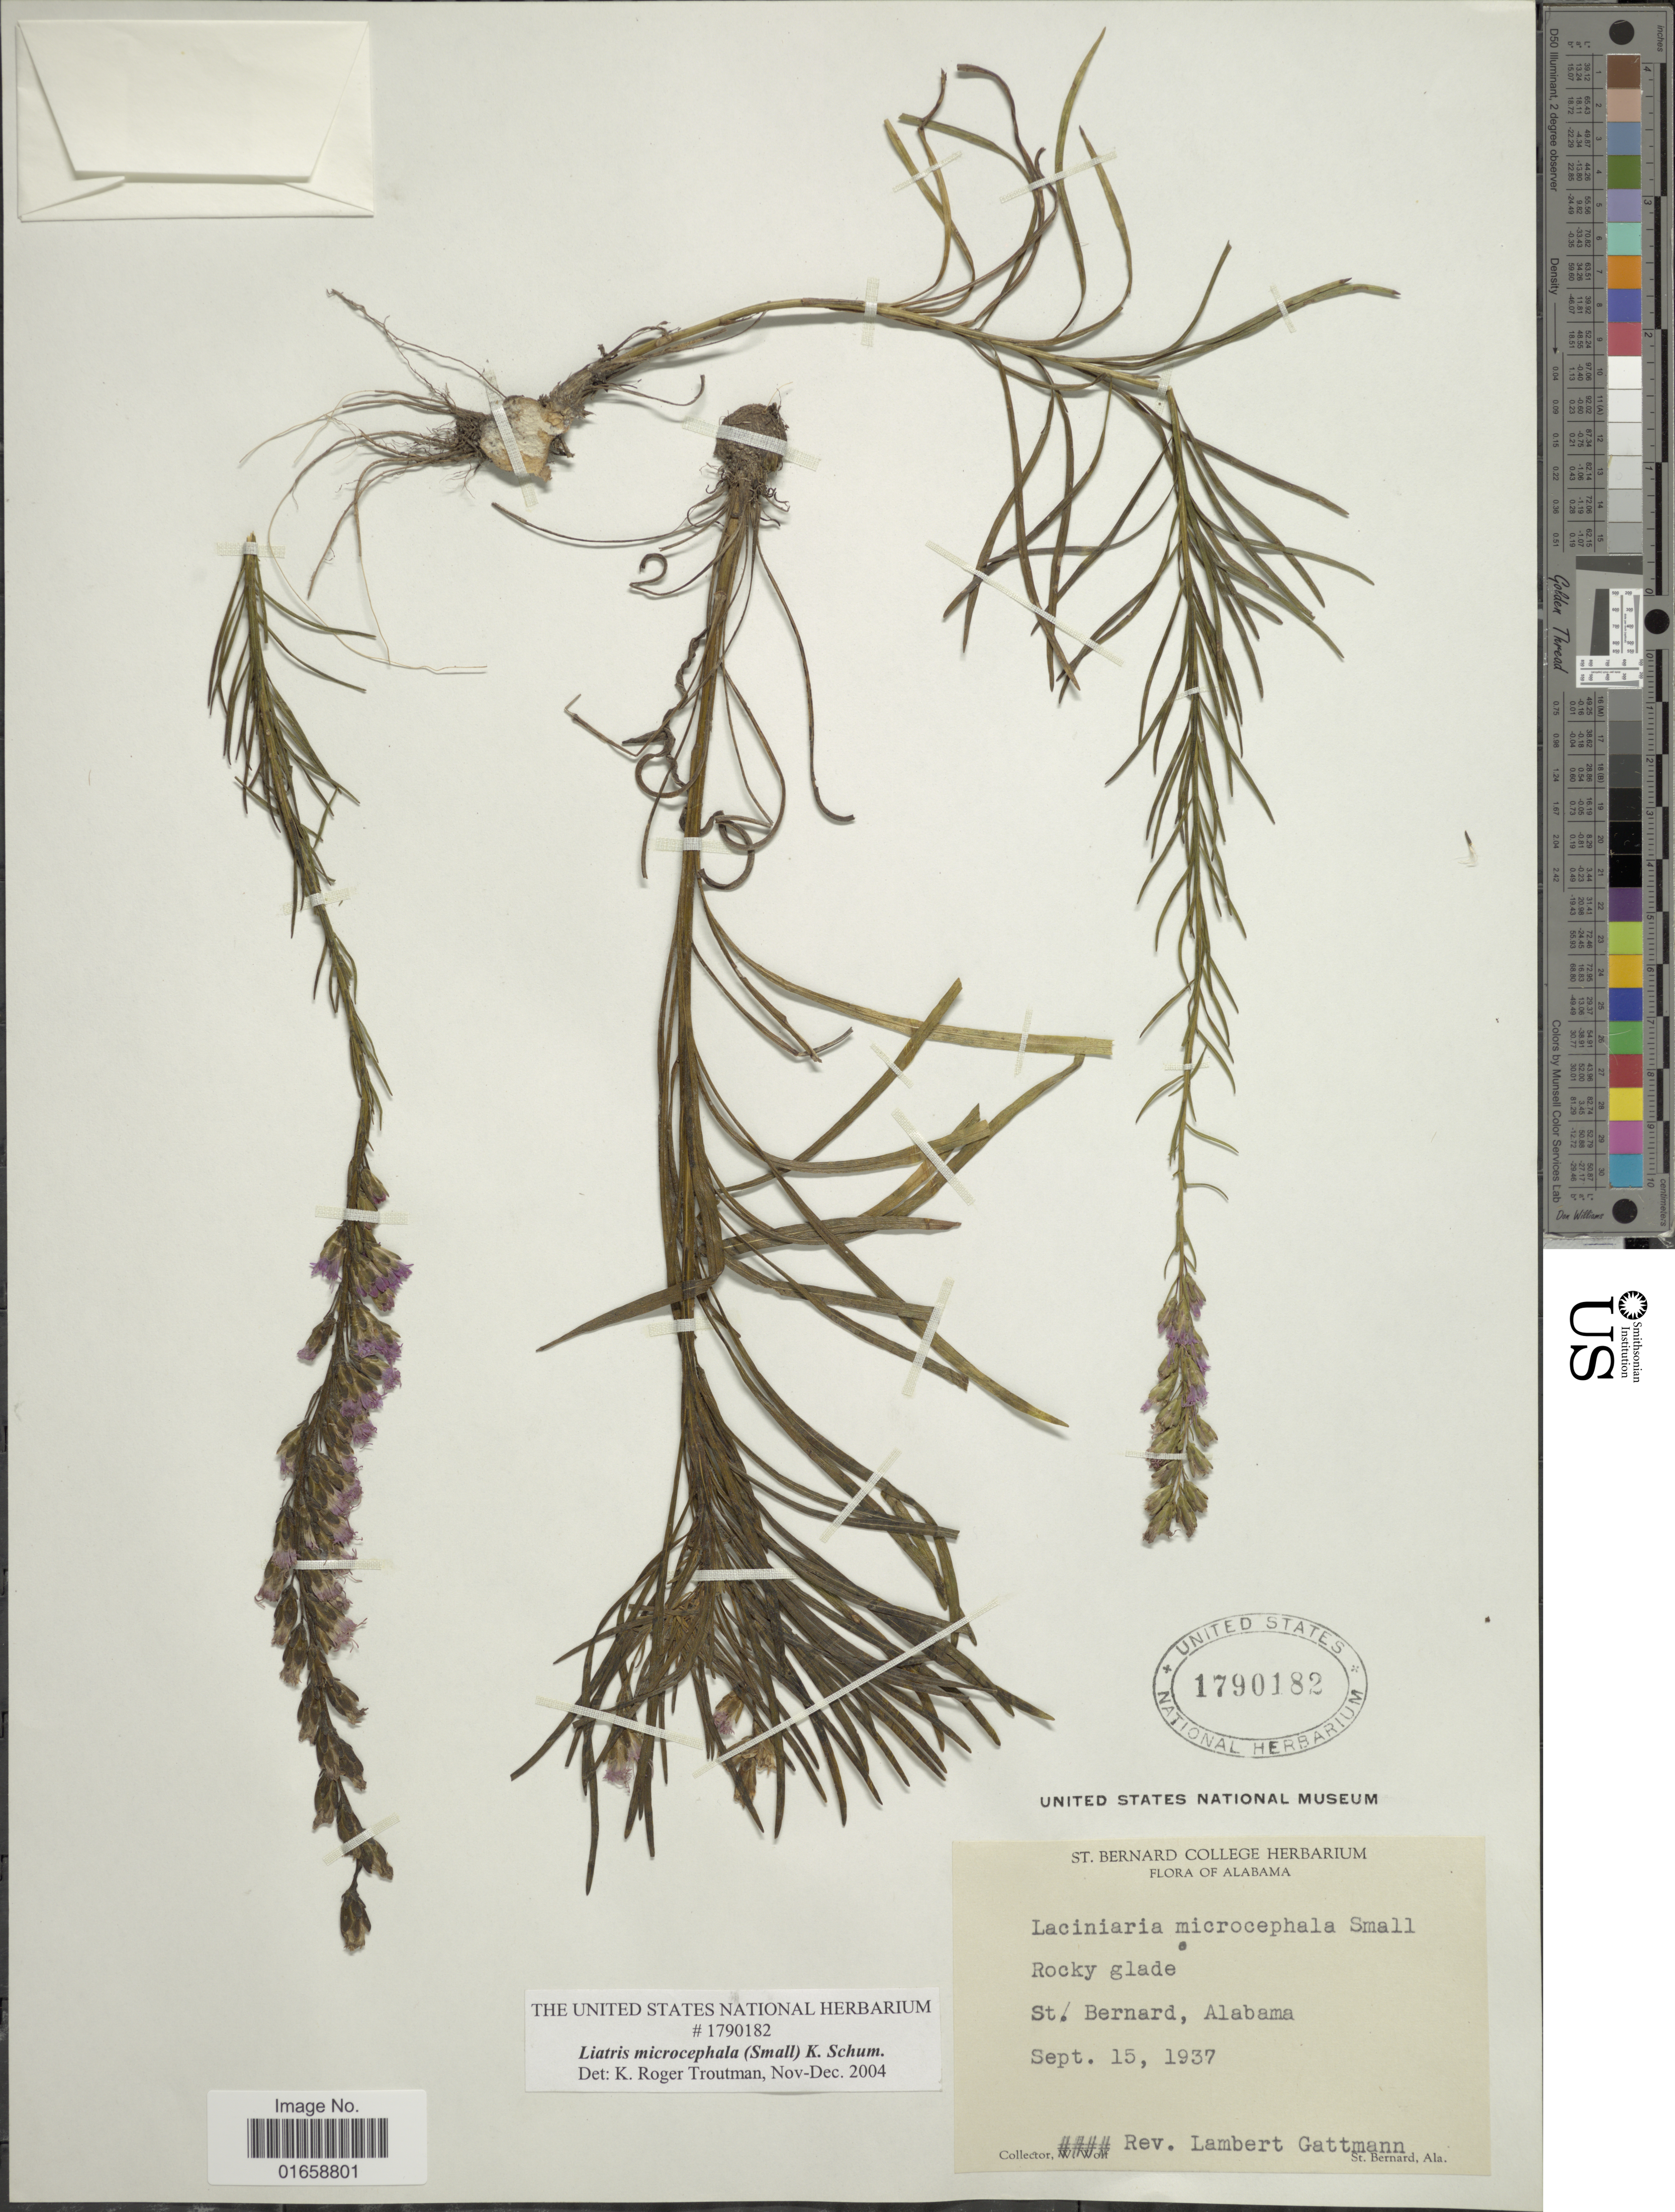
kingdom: Plantae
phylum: Tracheophyta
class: Magnoliopsida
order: Asterales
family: Asteraceae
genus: Liatris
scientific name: Liatris microcephala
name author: (Small) K. Schum.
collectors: L. Gattmann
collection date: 1937-09-15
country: United States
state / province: Alabama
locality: Rock glade, St. Bernard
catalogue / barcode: US 1790182